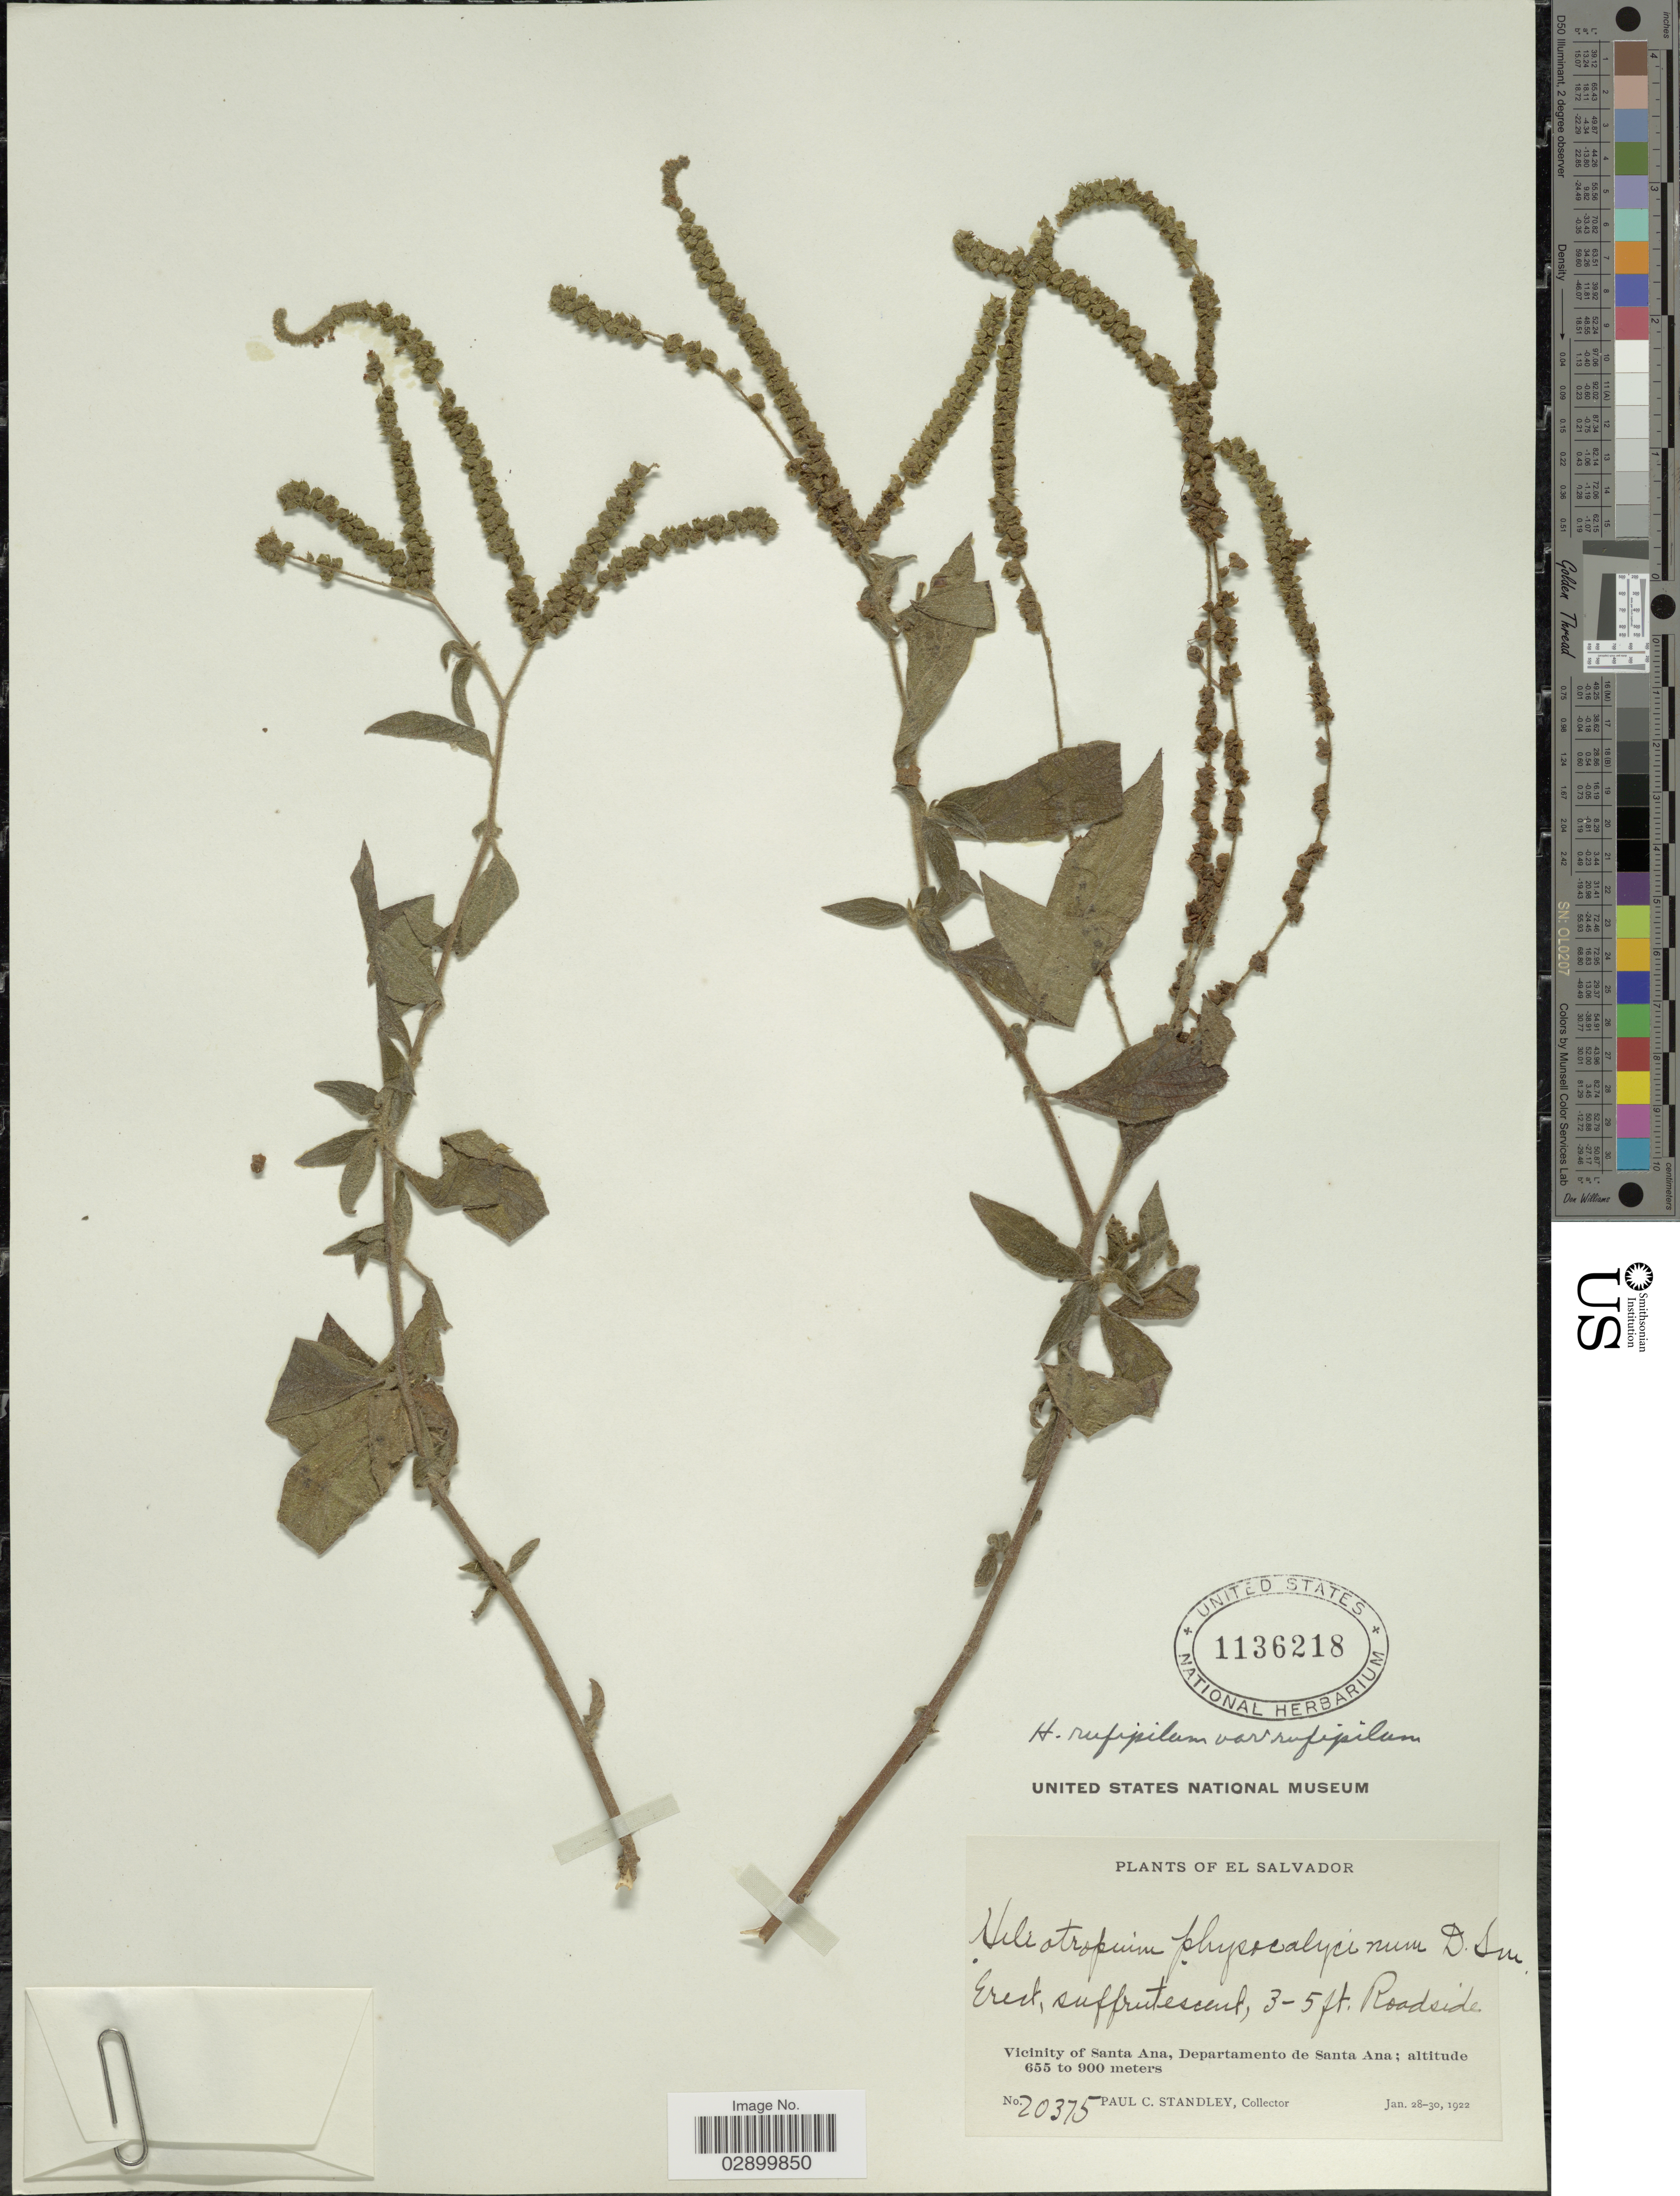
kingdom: Plantae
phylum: Tracheophyta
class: Magnoliopsida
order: Boraginales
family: Heliotropiaceae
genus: Heliotropium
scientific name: Heliotropium rufipilum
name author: (Benth.) I.M. Johnst.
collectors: P. C. Standley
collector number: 20375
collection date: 1922-01-28/1922-01-30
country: El Salvador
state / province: Santa Ana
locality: Vicinity of Santa Ana, Departamento de Santa Ana.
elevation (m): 655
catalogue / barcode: US 1136218